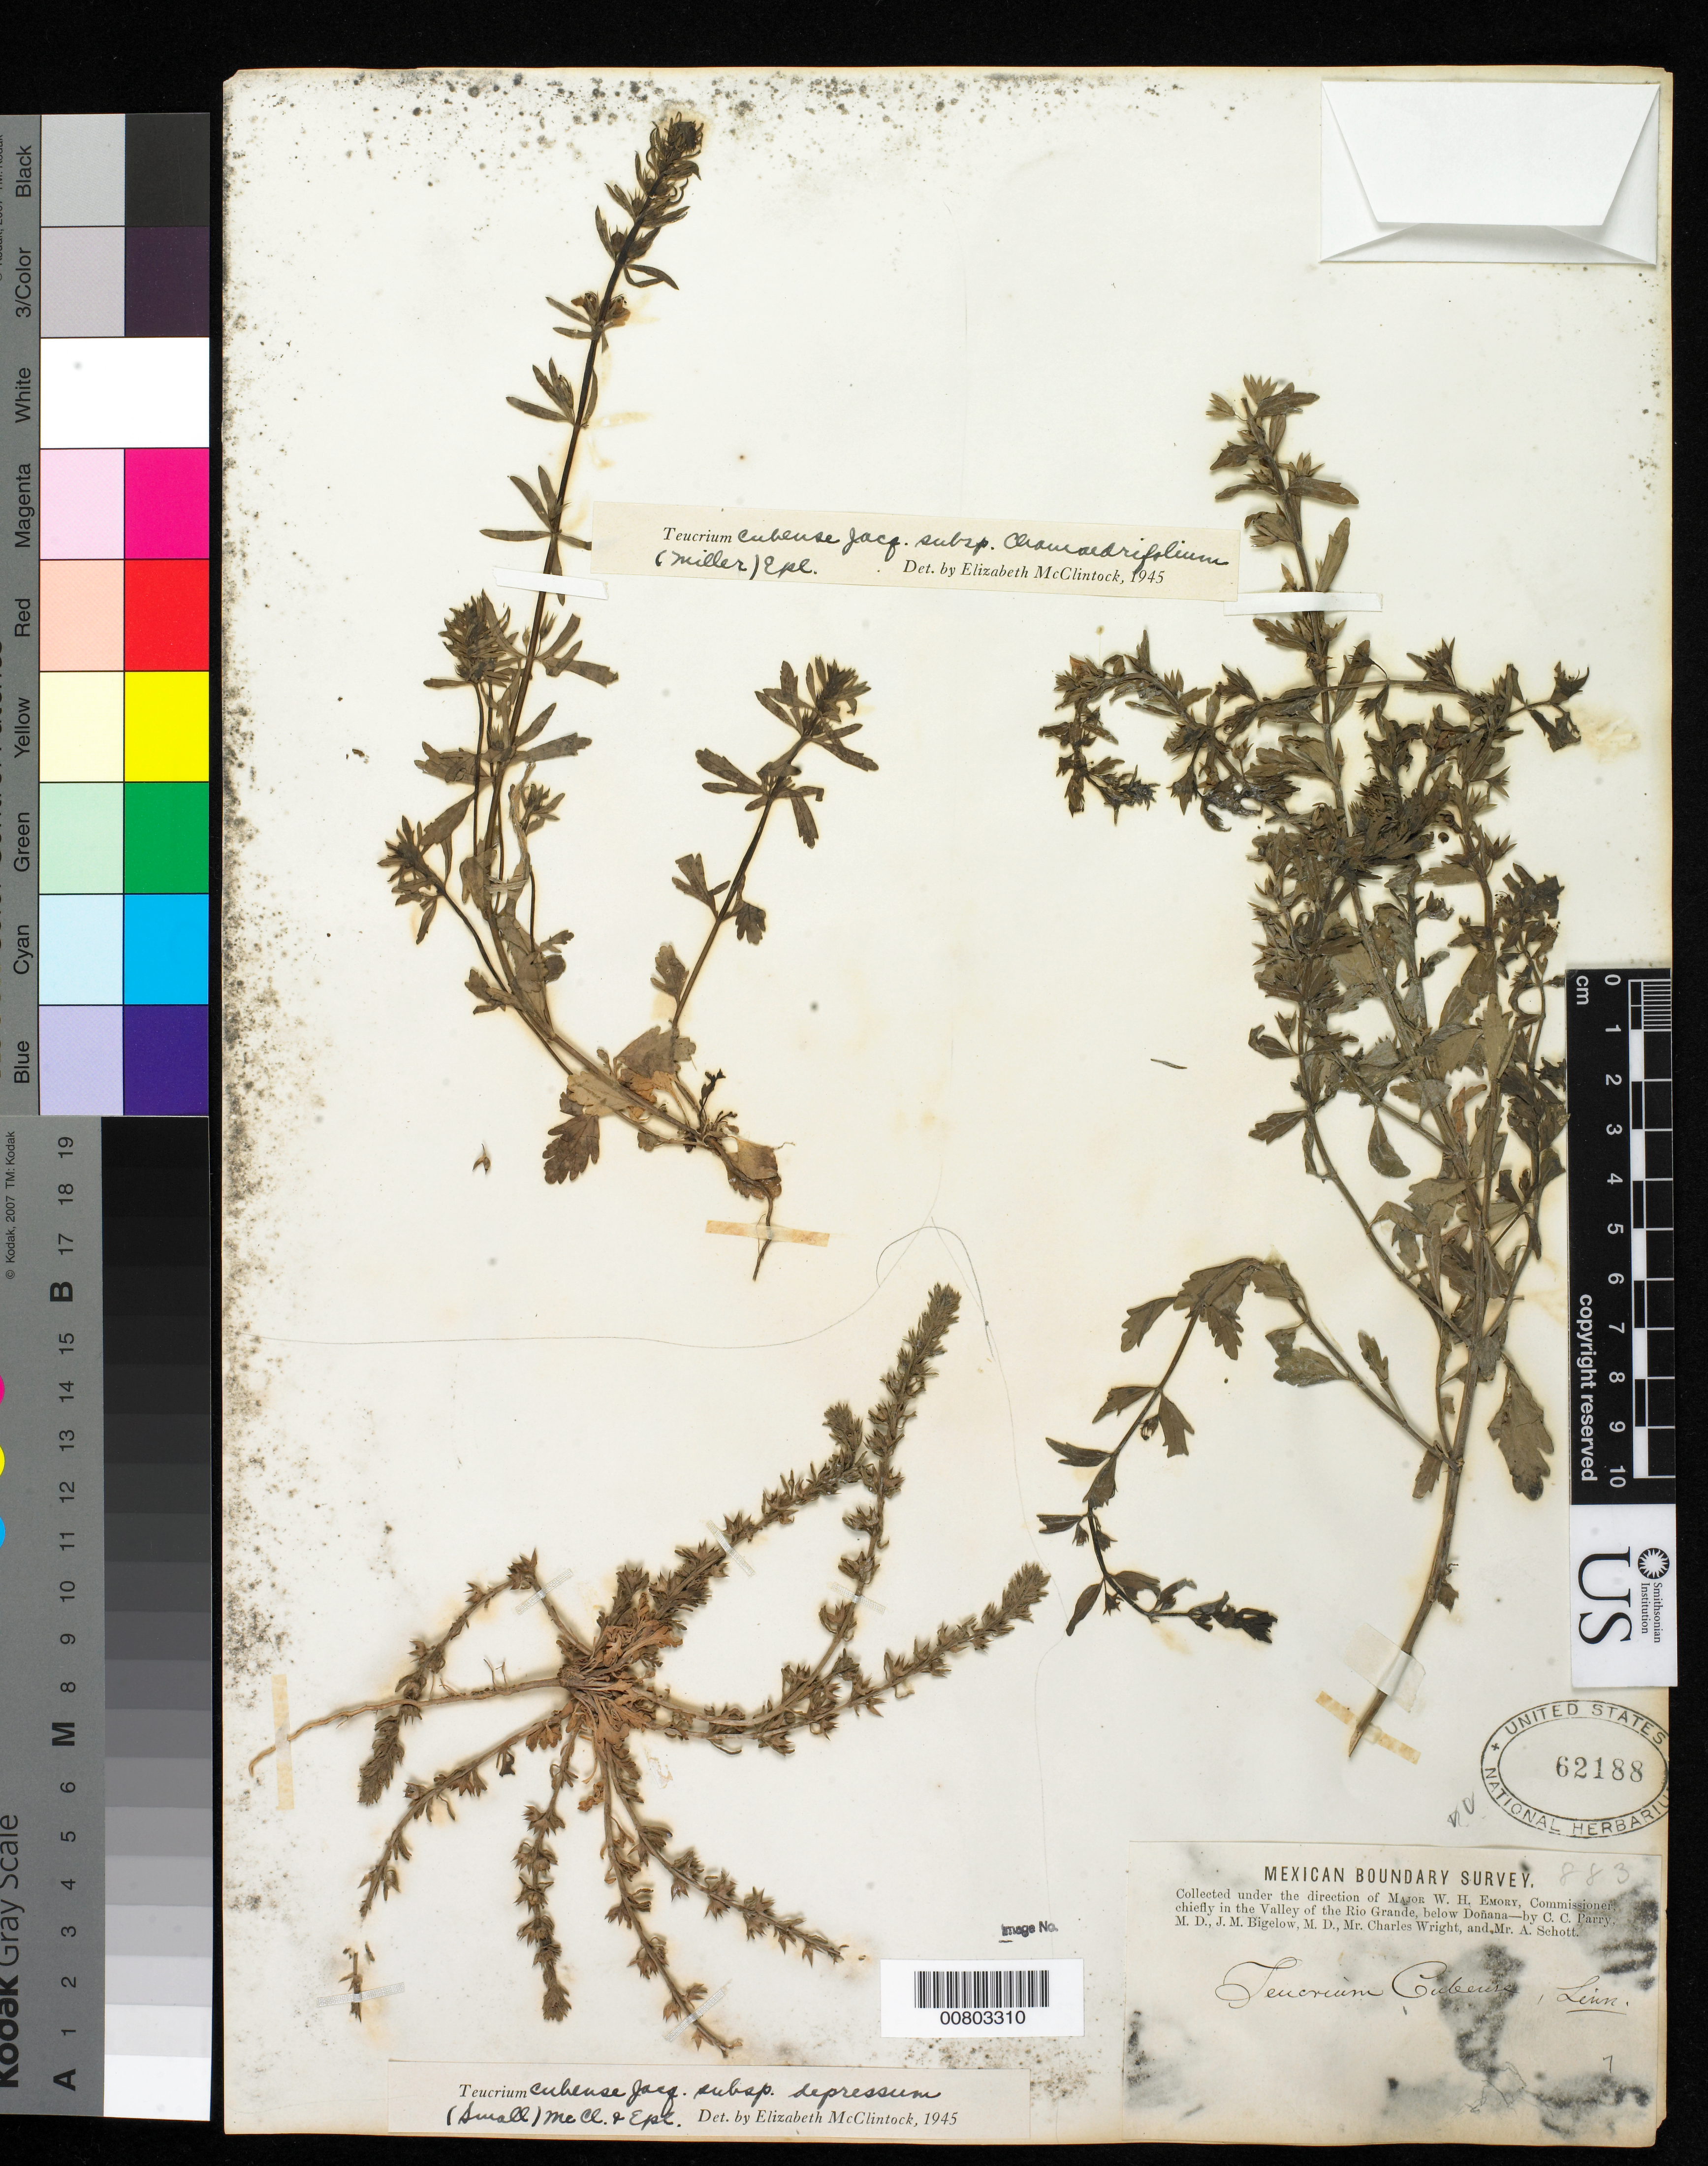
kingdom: Plantae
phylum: Tracheophyta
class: Magnoliopsida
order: Lamiales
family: Lamiaceae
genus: Teucrium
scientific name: Teucrium cubense subsp. depressum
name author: (Small) E. M. McClint. & Epling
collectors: C. C. Parry, J. M. Bigelow, C. Wright & A. C. V. Schott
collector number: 883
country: United States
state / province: New Mexico / Texas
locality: Valley of the Rio Grande, below Doñana, New Mexico.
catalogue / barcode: US 62188